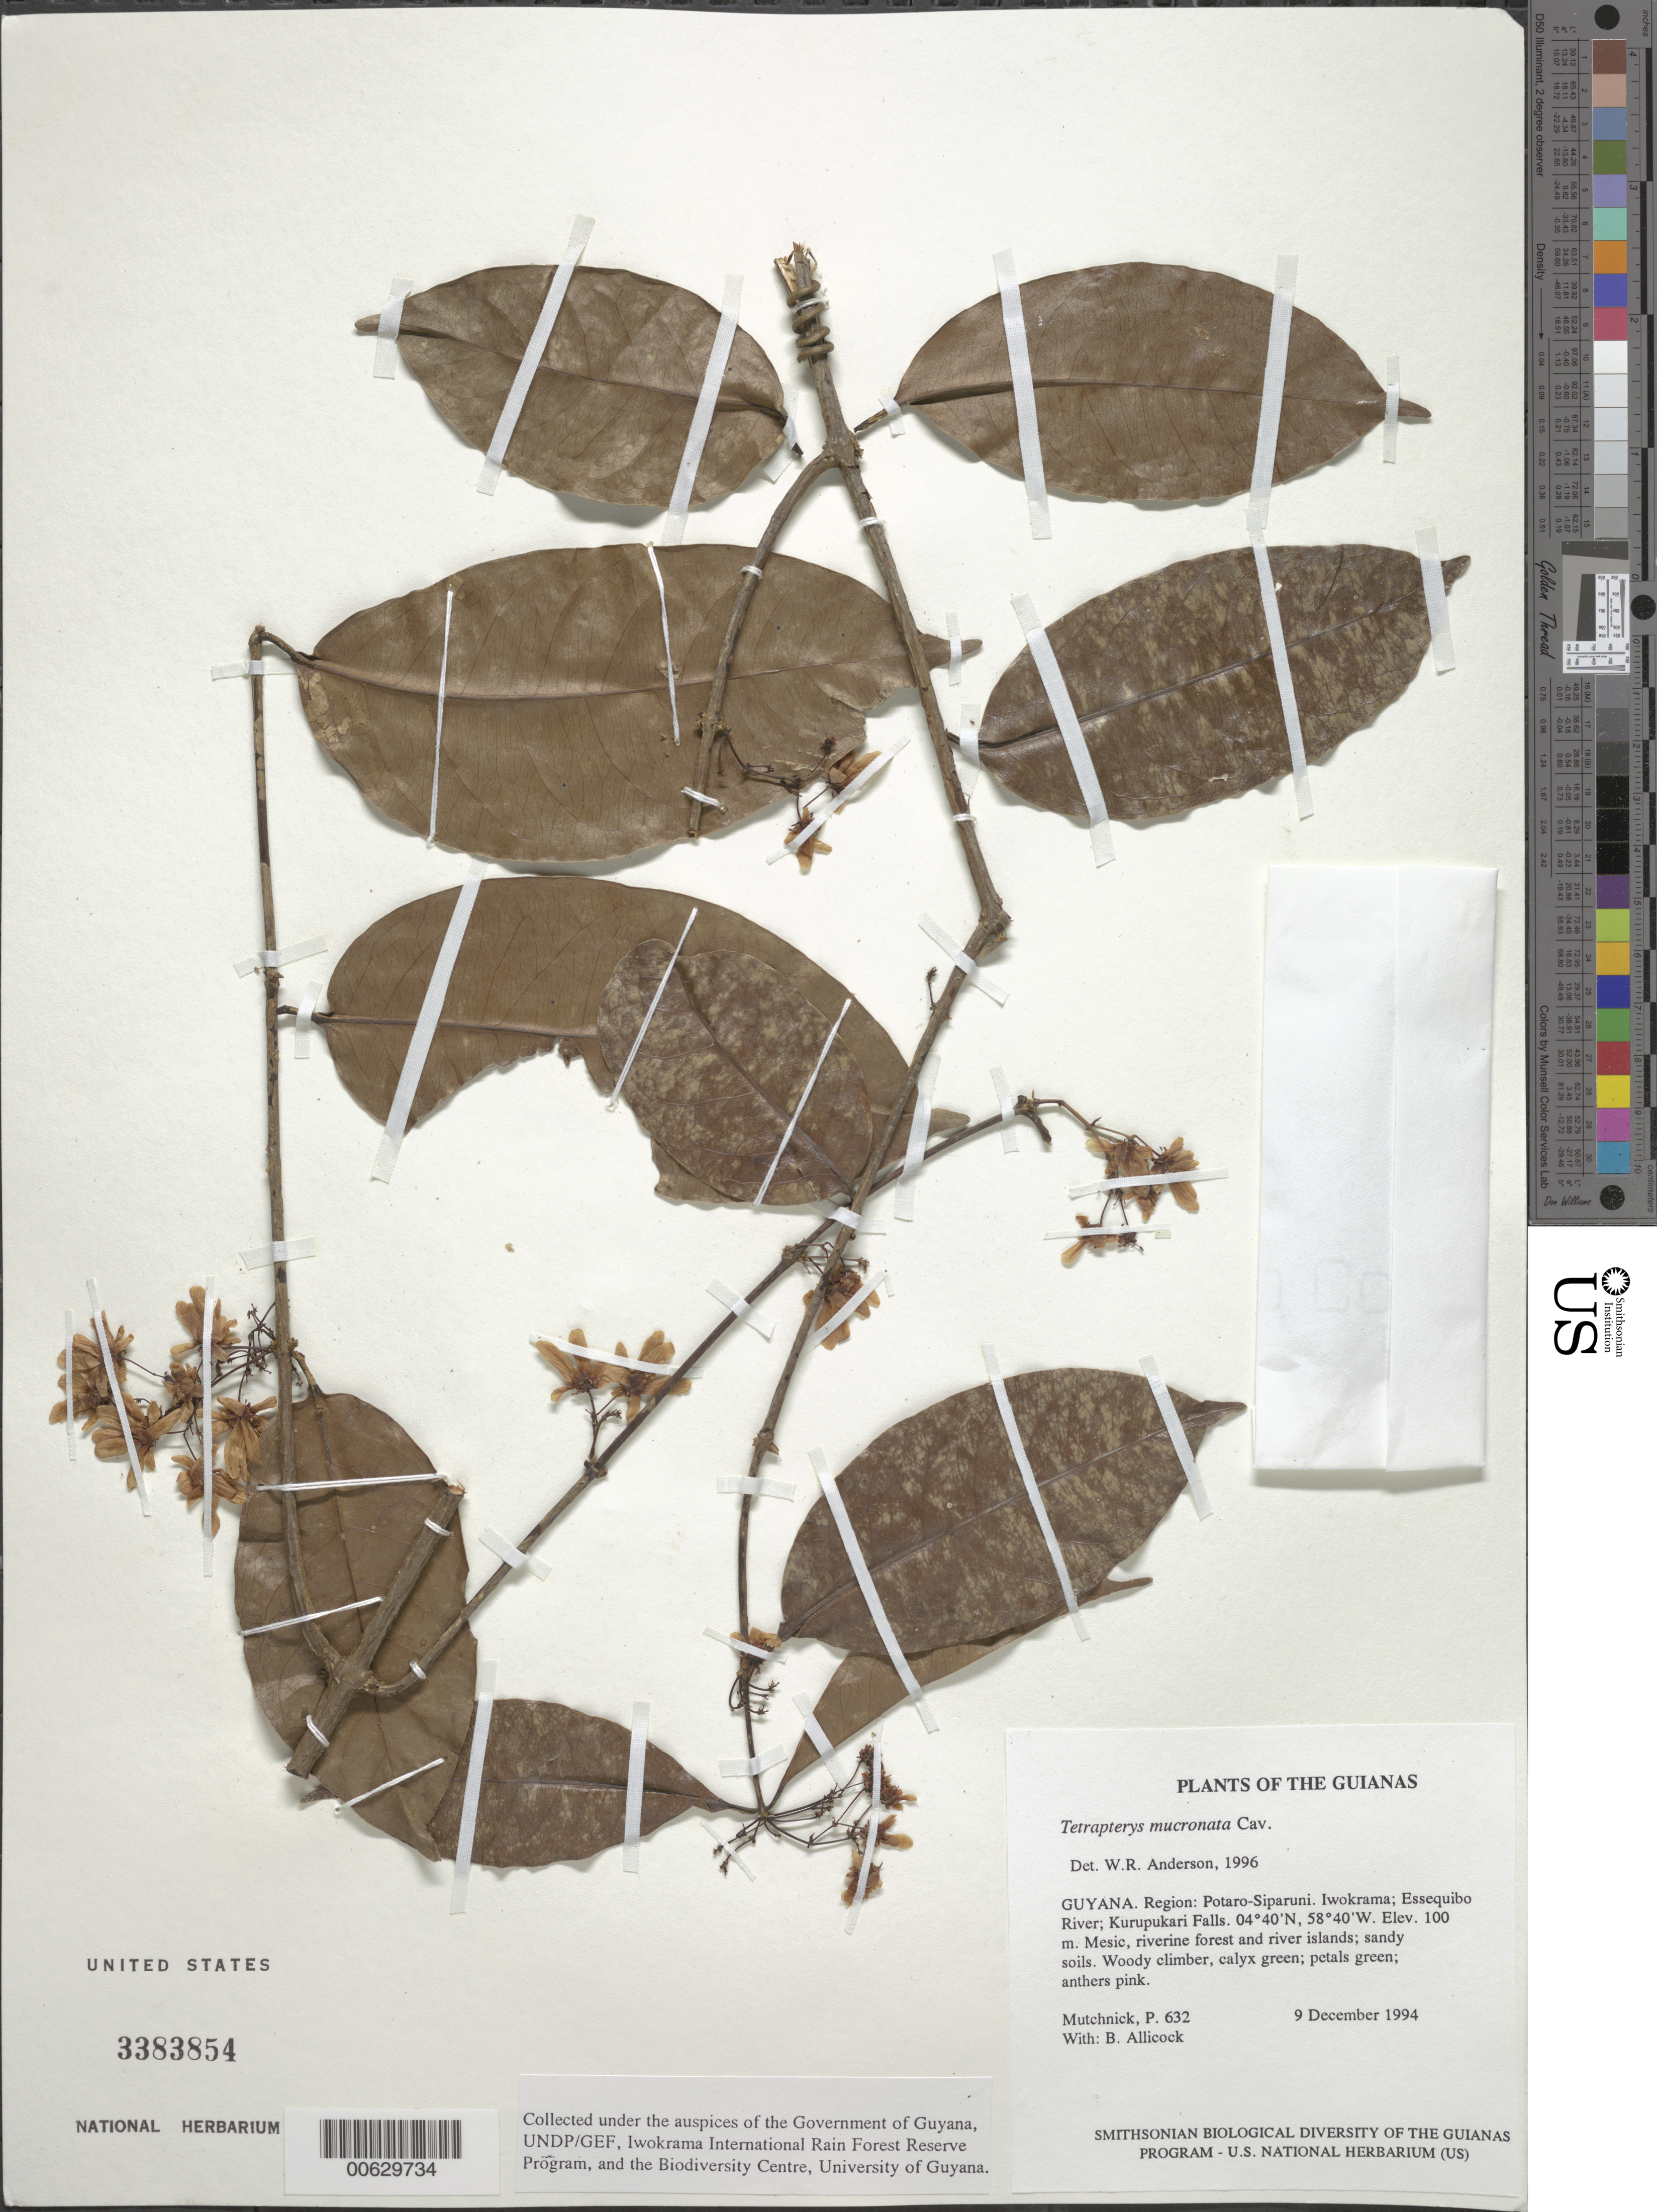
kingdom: Plantae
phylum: Tracheophyta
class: Magnoliopsida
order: Malpighiales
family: Malpighiaceae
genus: Tetrapterys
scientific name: Tetrapterys mucronata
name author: Cav.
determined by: Anderson, W. R., (MICH), University of Michigan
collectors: P. Mutchnick & B. Allicock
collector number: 632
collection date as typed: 9 December 1994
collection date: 1994-12-09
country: Guyana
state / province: Potaro-Siparuni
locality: Iwokrama; Essequibo River; Kurupukari Falls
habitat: Mesic, riverine forest and river islands; sandy soils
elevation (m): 100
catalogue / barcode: US 3383854